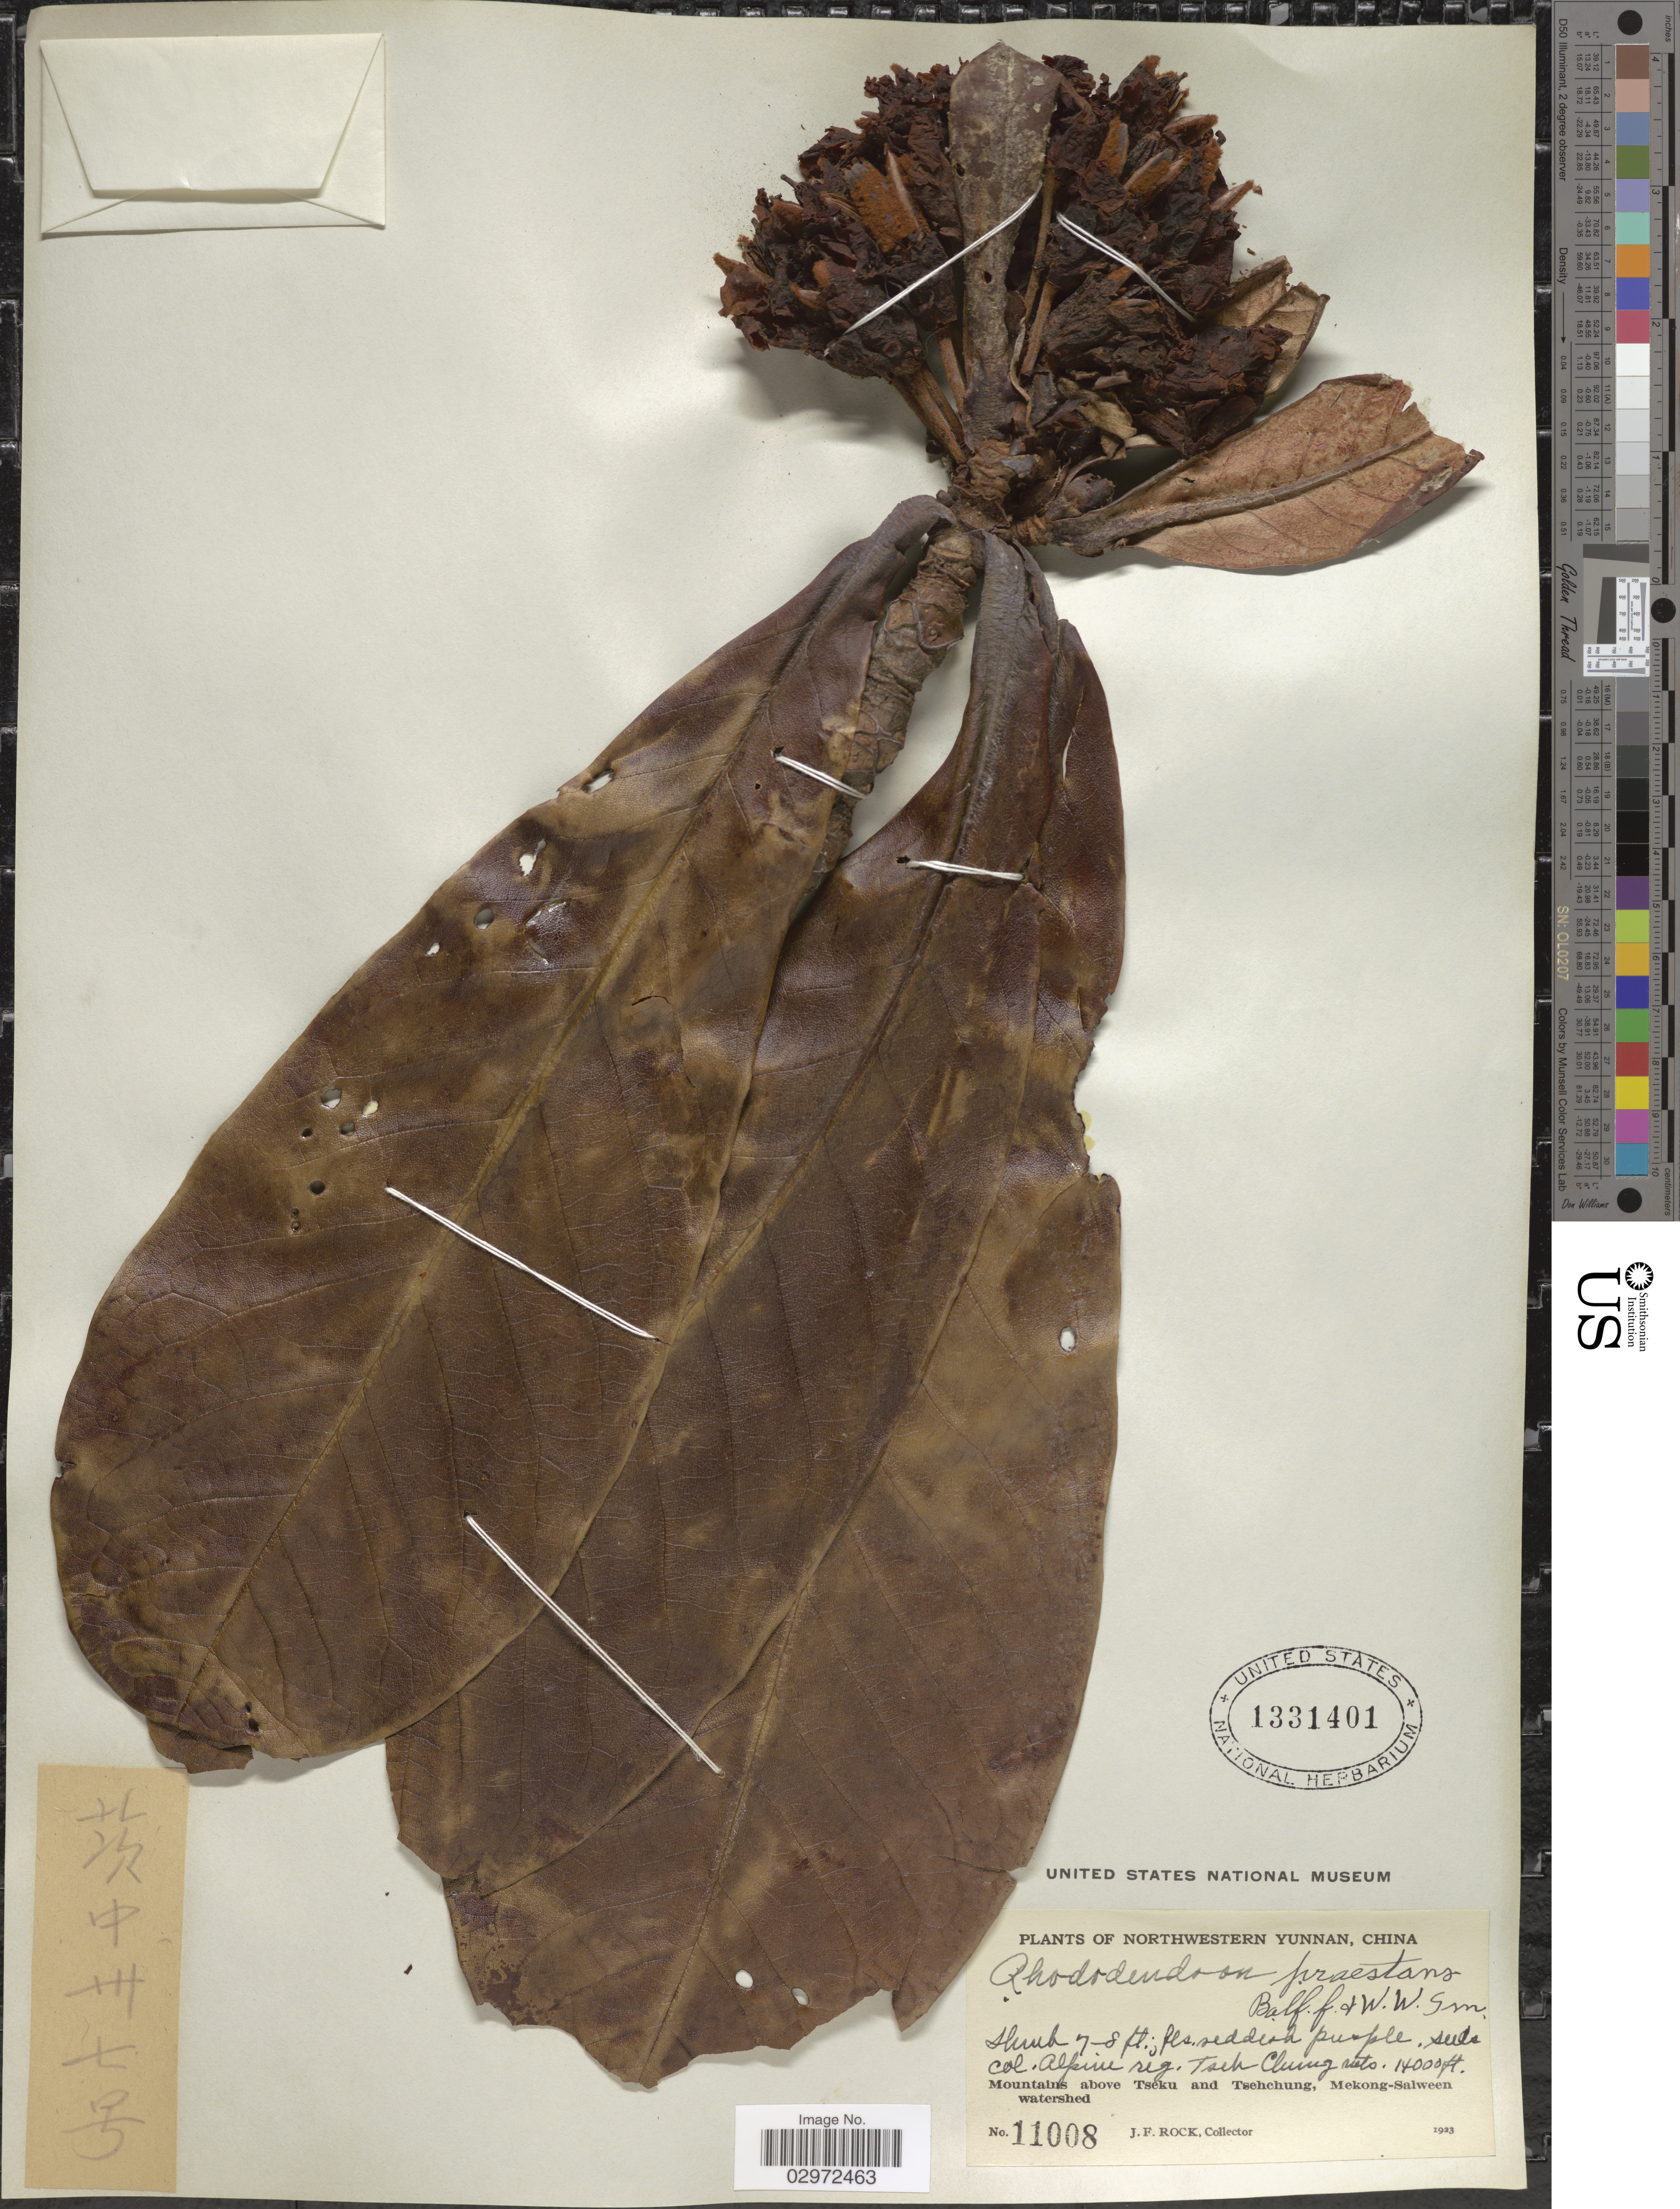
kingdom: Plantae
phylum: Tracheophyta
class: Magnoliopsida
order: Ericales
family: Ericaceae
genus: Rhododendron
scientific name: Rhododendron praestans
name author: Balf. f. & W.W. Sm.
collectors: J. Rock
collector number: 11008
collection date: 1923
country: China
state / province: Yunnan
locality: Northwestern Yunnan, Mountains above Tseku and Tsehchung, Mekong-Salween watershed. Alpine reg. Tseh Chung Mts.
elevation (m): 4267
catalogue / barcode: US 1331401